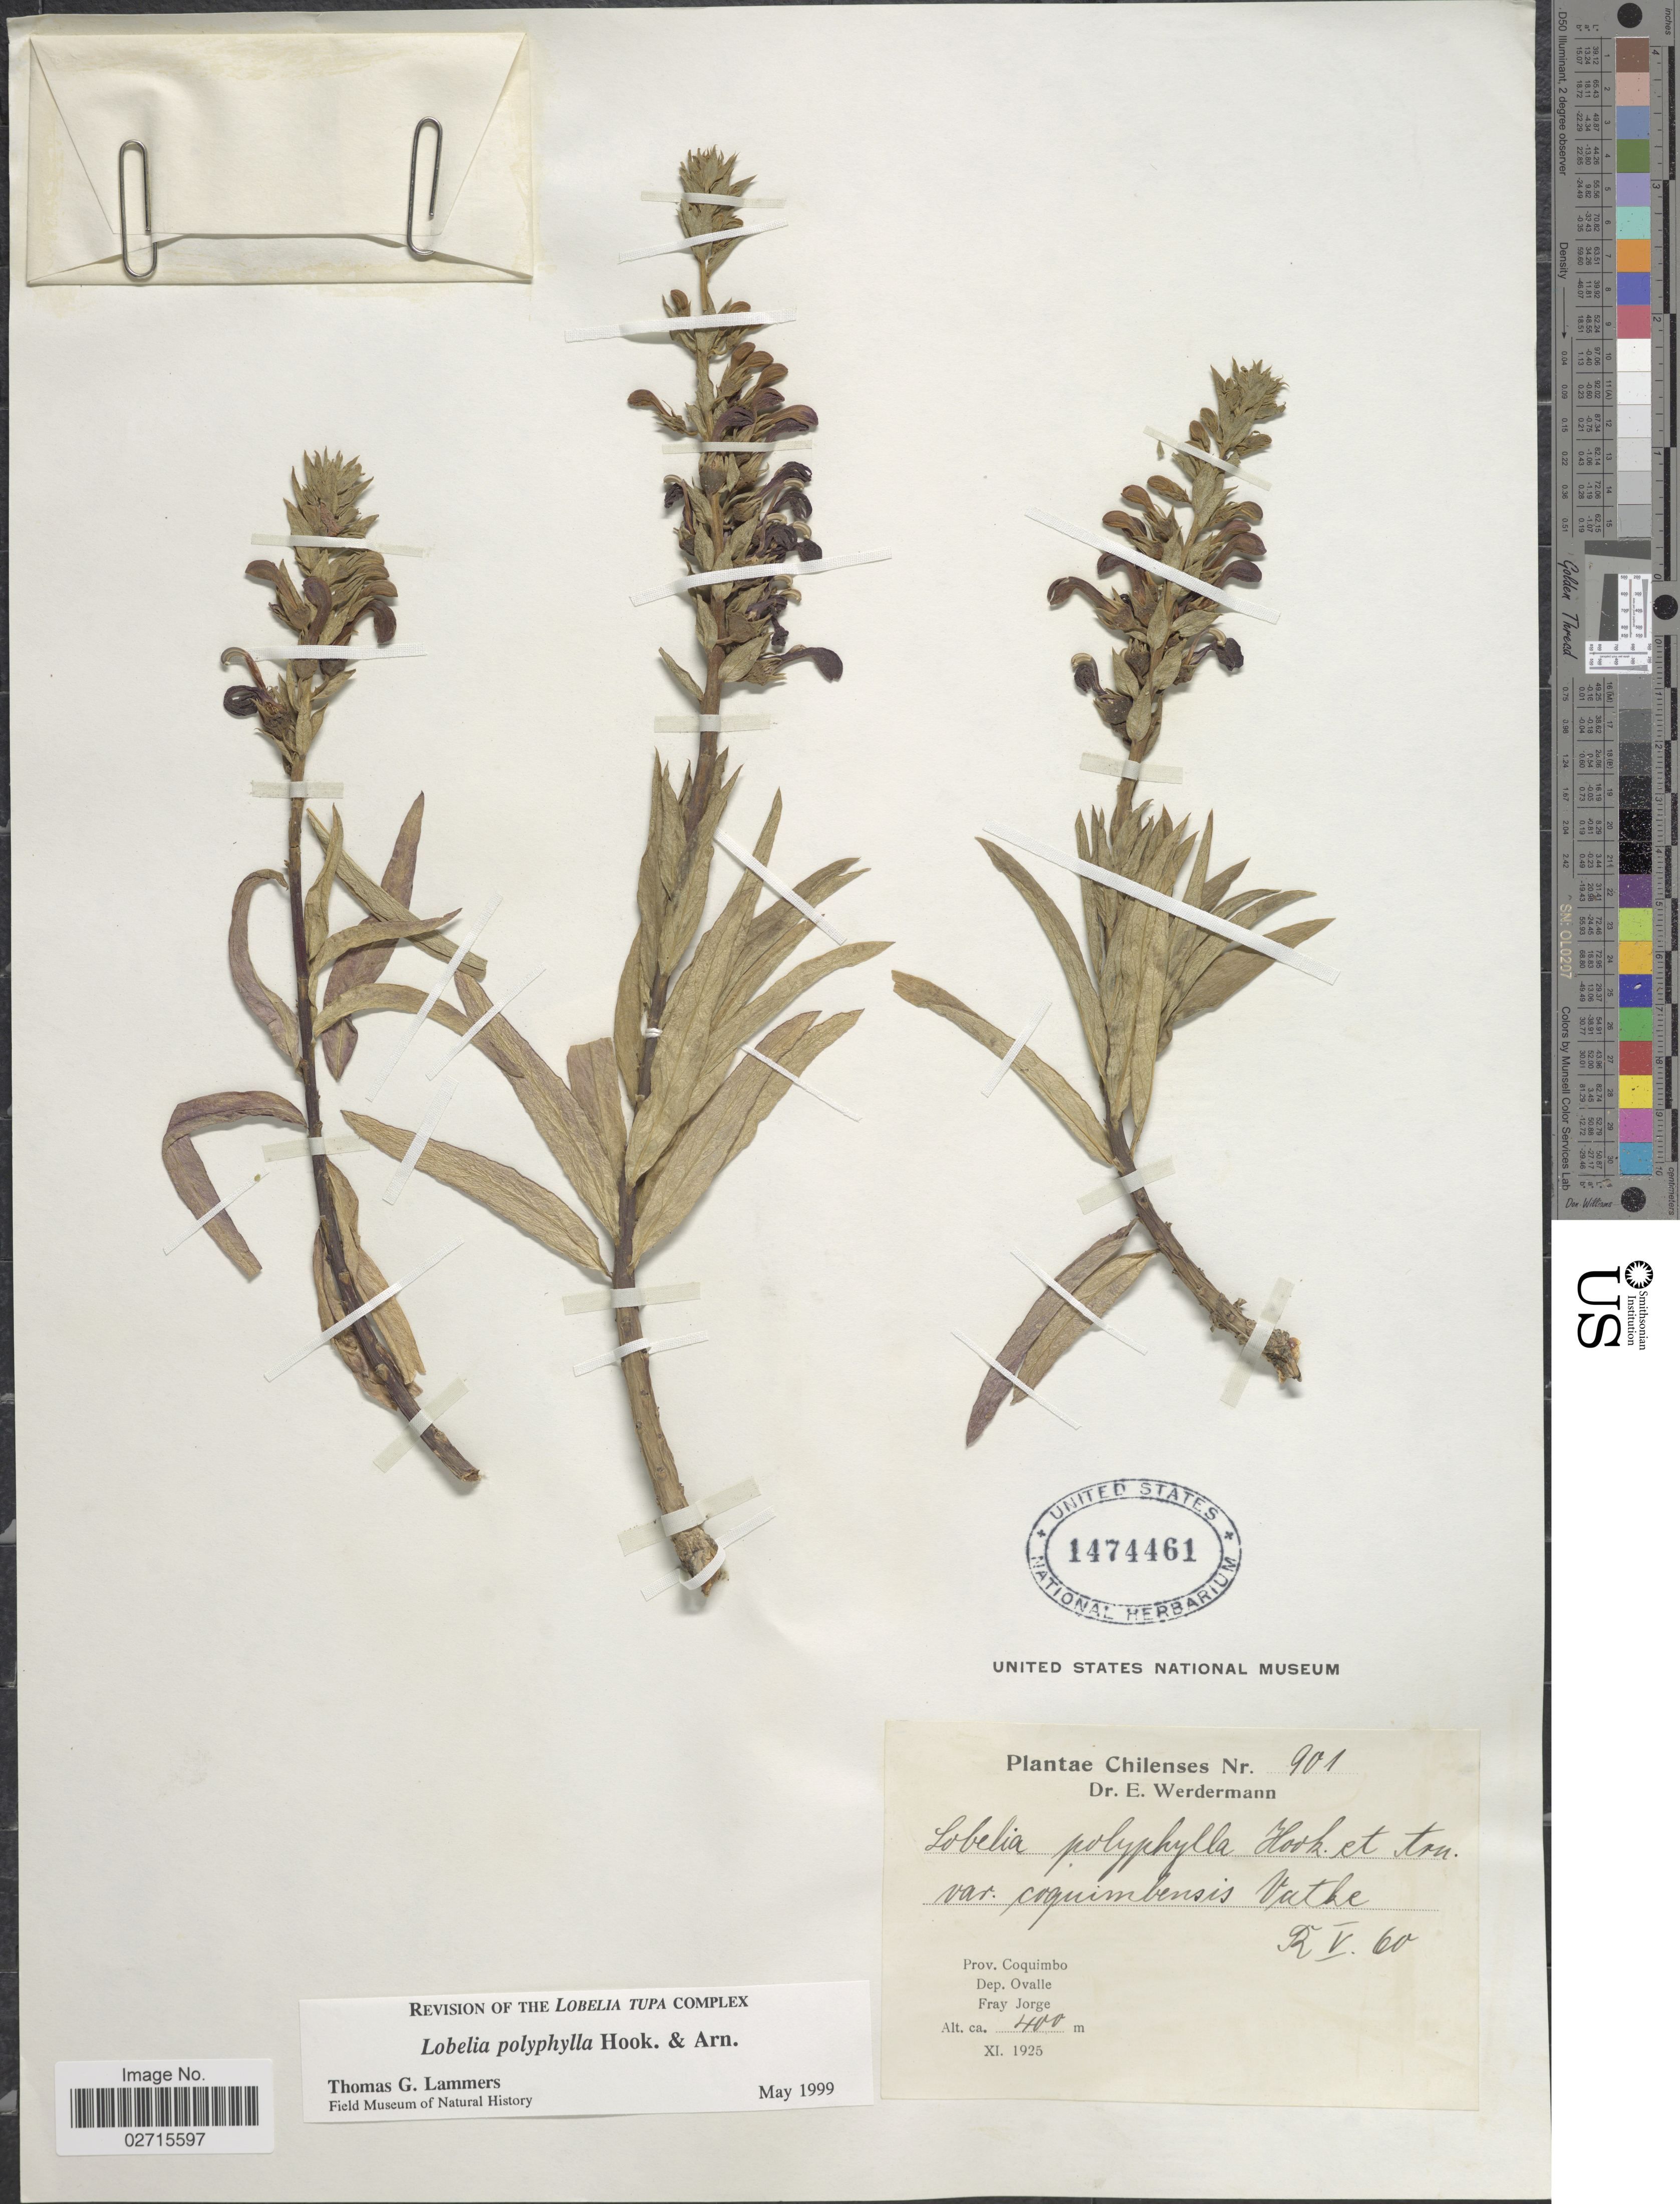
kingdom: Plantae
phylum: Tracheophyta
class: Magnoliopsida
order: Asterales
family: Campanulaceae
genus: Lobelia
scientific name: Lobelia polyphylla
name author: Hook. & Arn.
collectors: E. Werdermann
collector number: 901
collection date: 1925-11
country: Chile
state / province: Coquimbo (IV)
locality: Dep. Ovalle, Fray Jorge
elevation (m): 400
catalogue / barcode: US 1474461